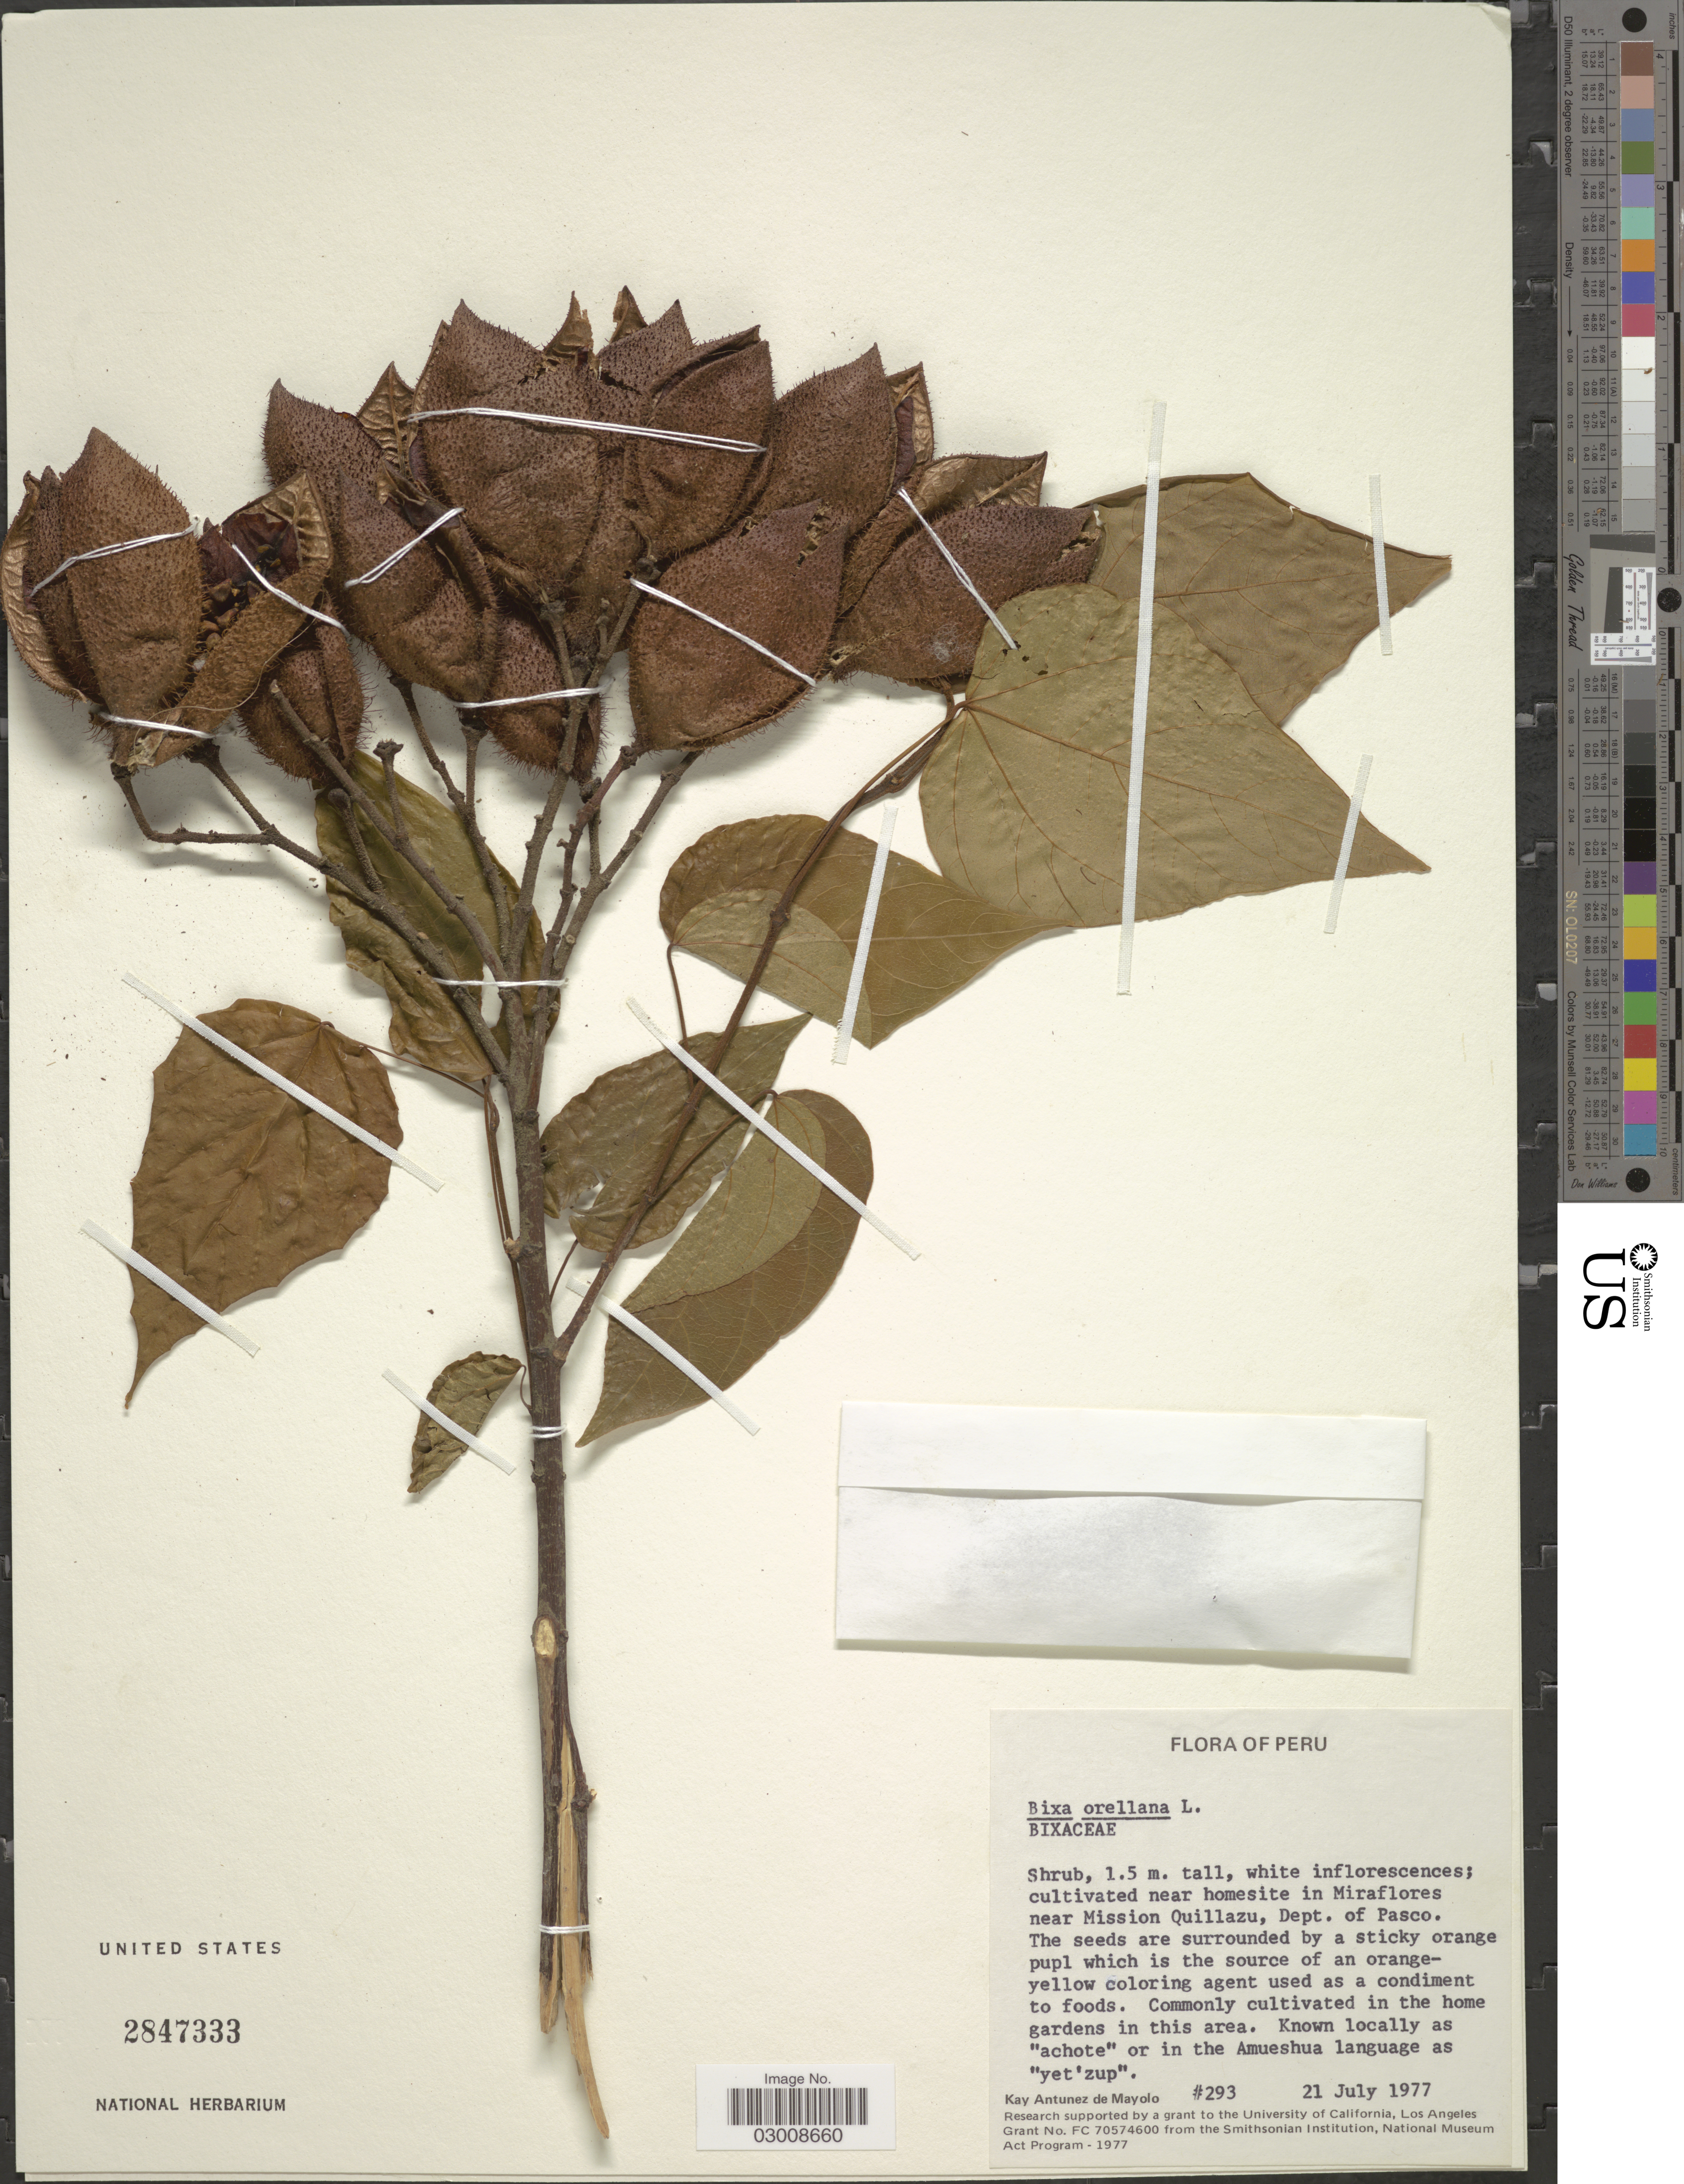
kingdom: Plantae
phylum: Tracheophyta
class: Magnoliopsida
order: Malvales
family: Bixaceae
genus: Bixa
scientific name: Bixa orellana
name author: L.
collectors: K. Antunez de Mayolo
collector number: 293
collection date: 1977-07-21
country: Peru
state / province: Pasco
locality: Near homesite in Miraflores near Mission Quillazu, Dept. of Pasco.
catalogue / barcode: US 2847333